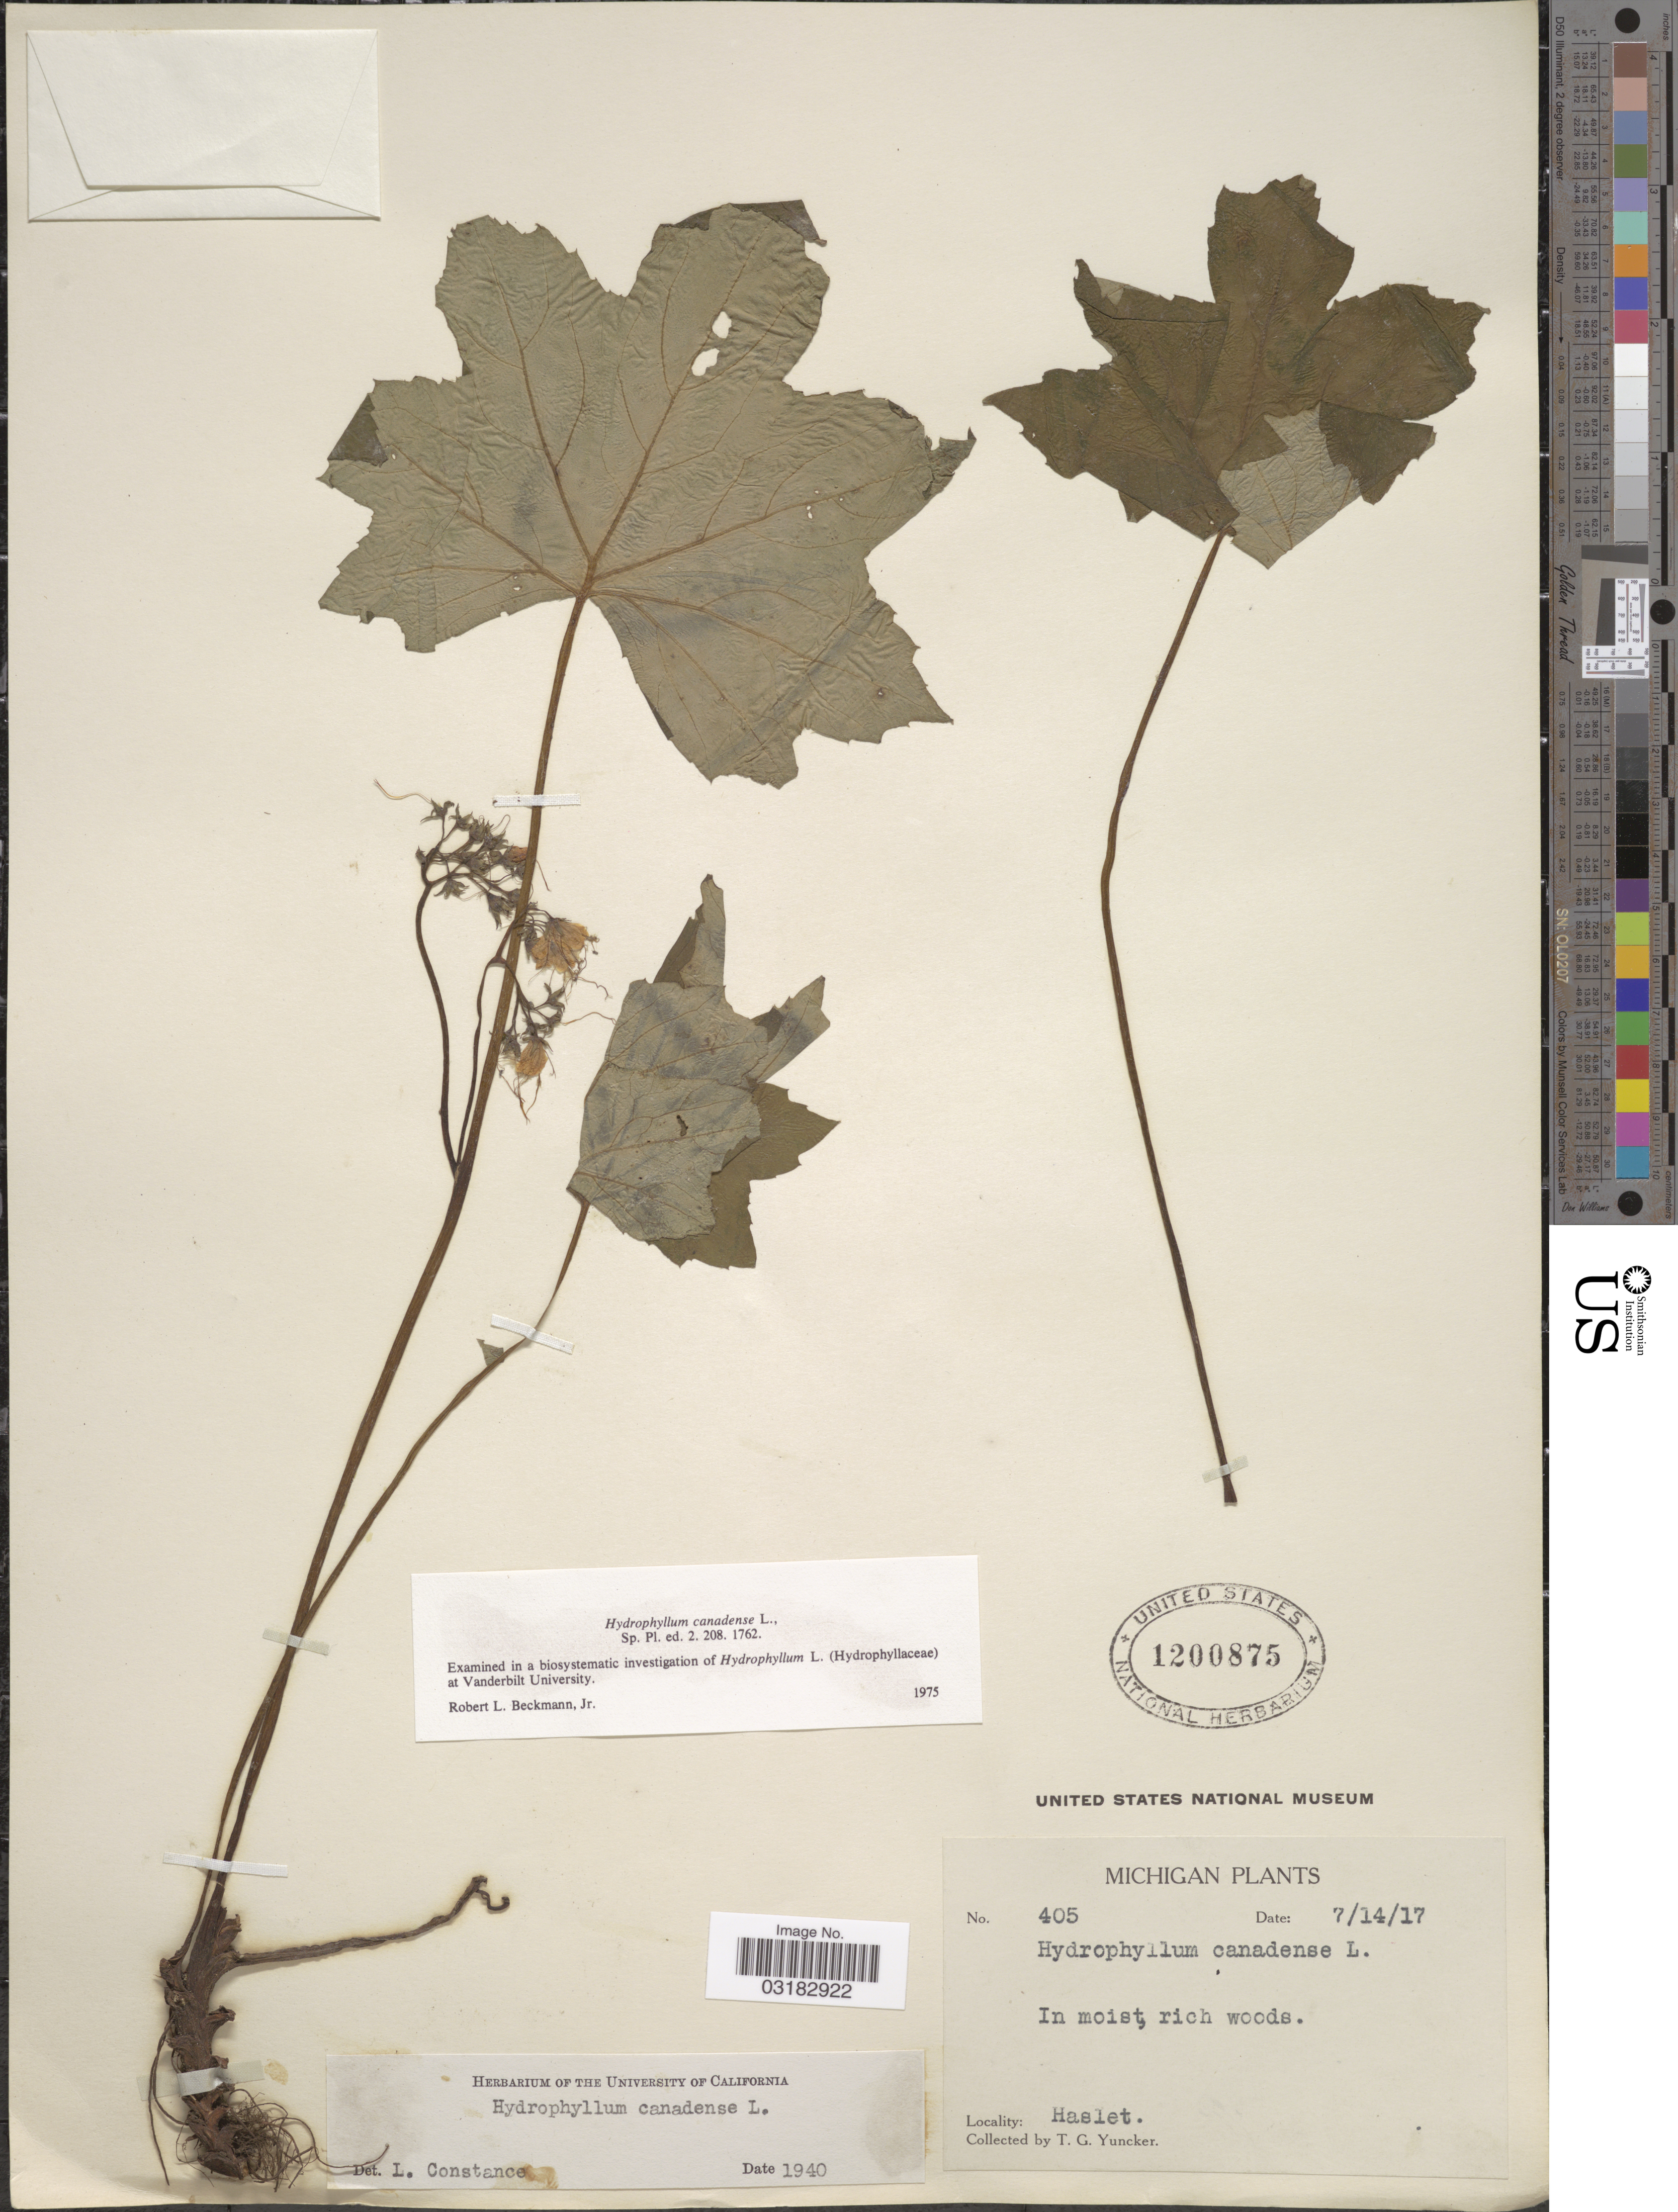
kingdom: Plantae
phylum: Tracheophyta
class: Magnoliopsida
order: Boraginales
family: Hydrophyllaceae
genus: Hydrophyllum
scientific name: Hydrophyllum canadense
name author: L.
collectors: T. G. Yuncker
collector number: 405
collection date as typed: Transcribed d/m/y: 14/7/17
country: United States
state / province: Michigan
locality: Haslet.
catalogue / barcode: US 1200875